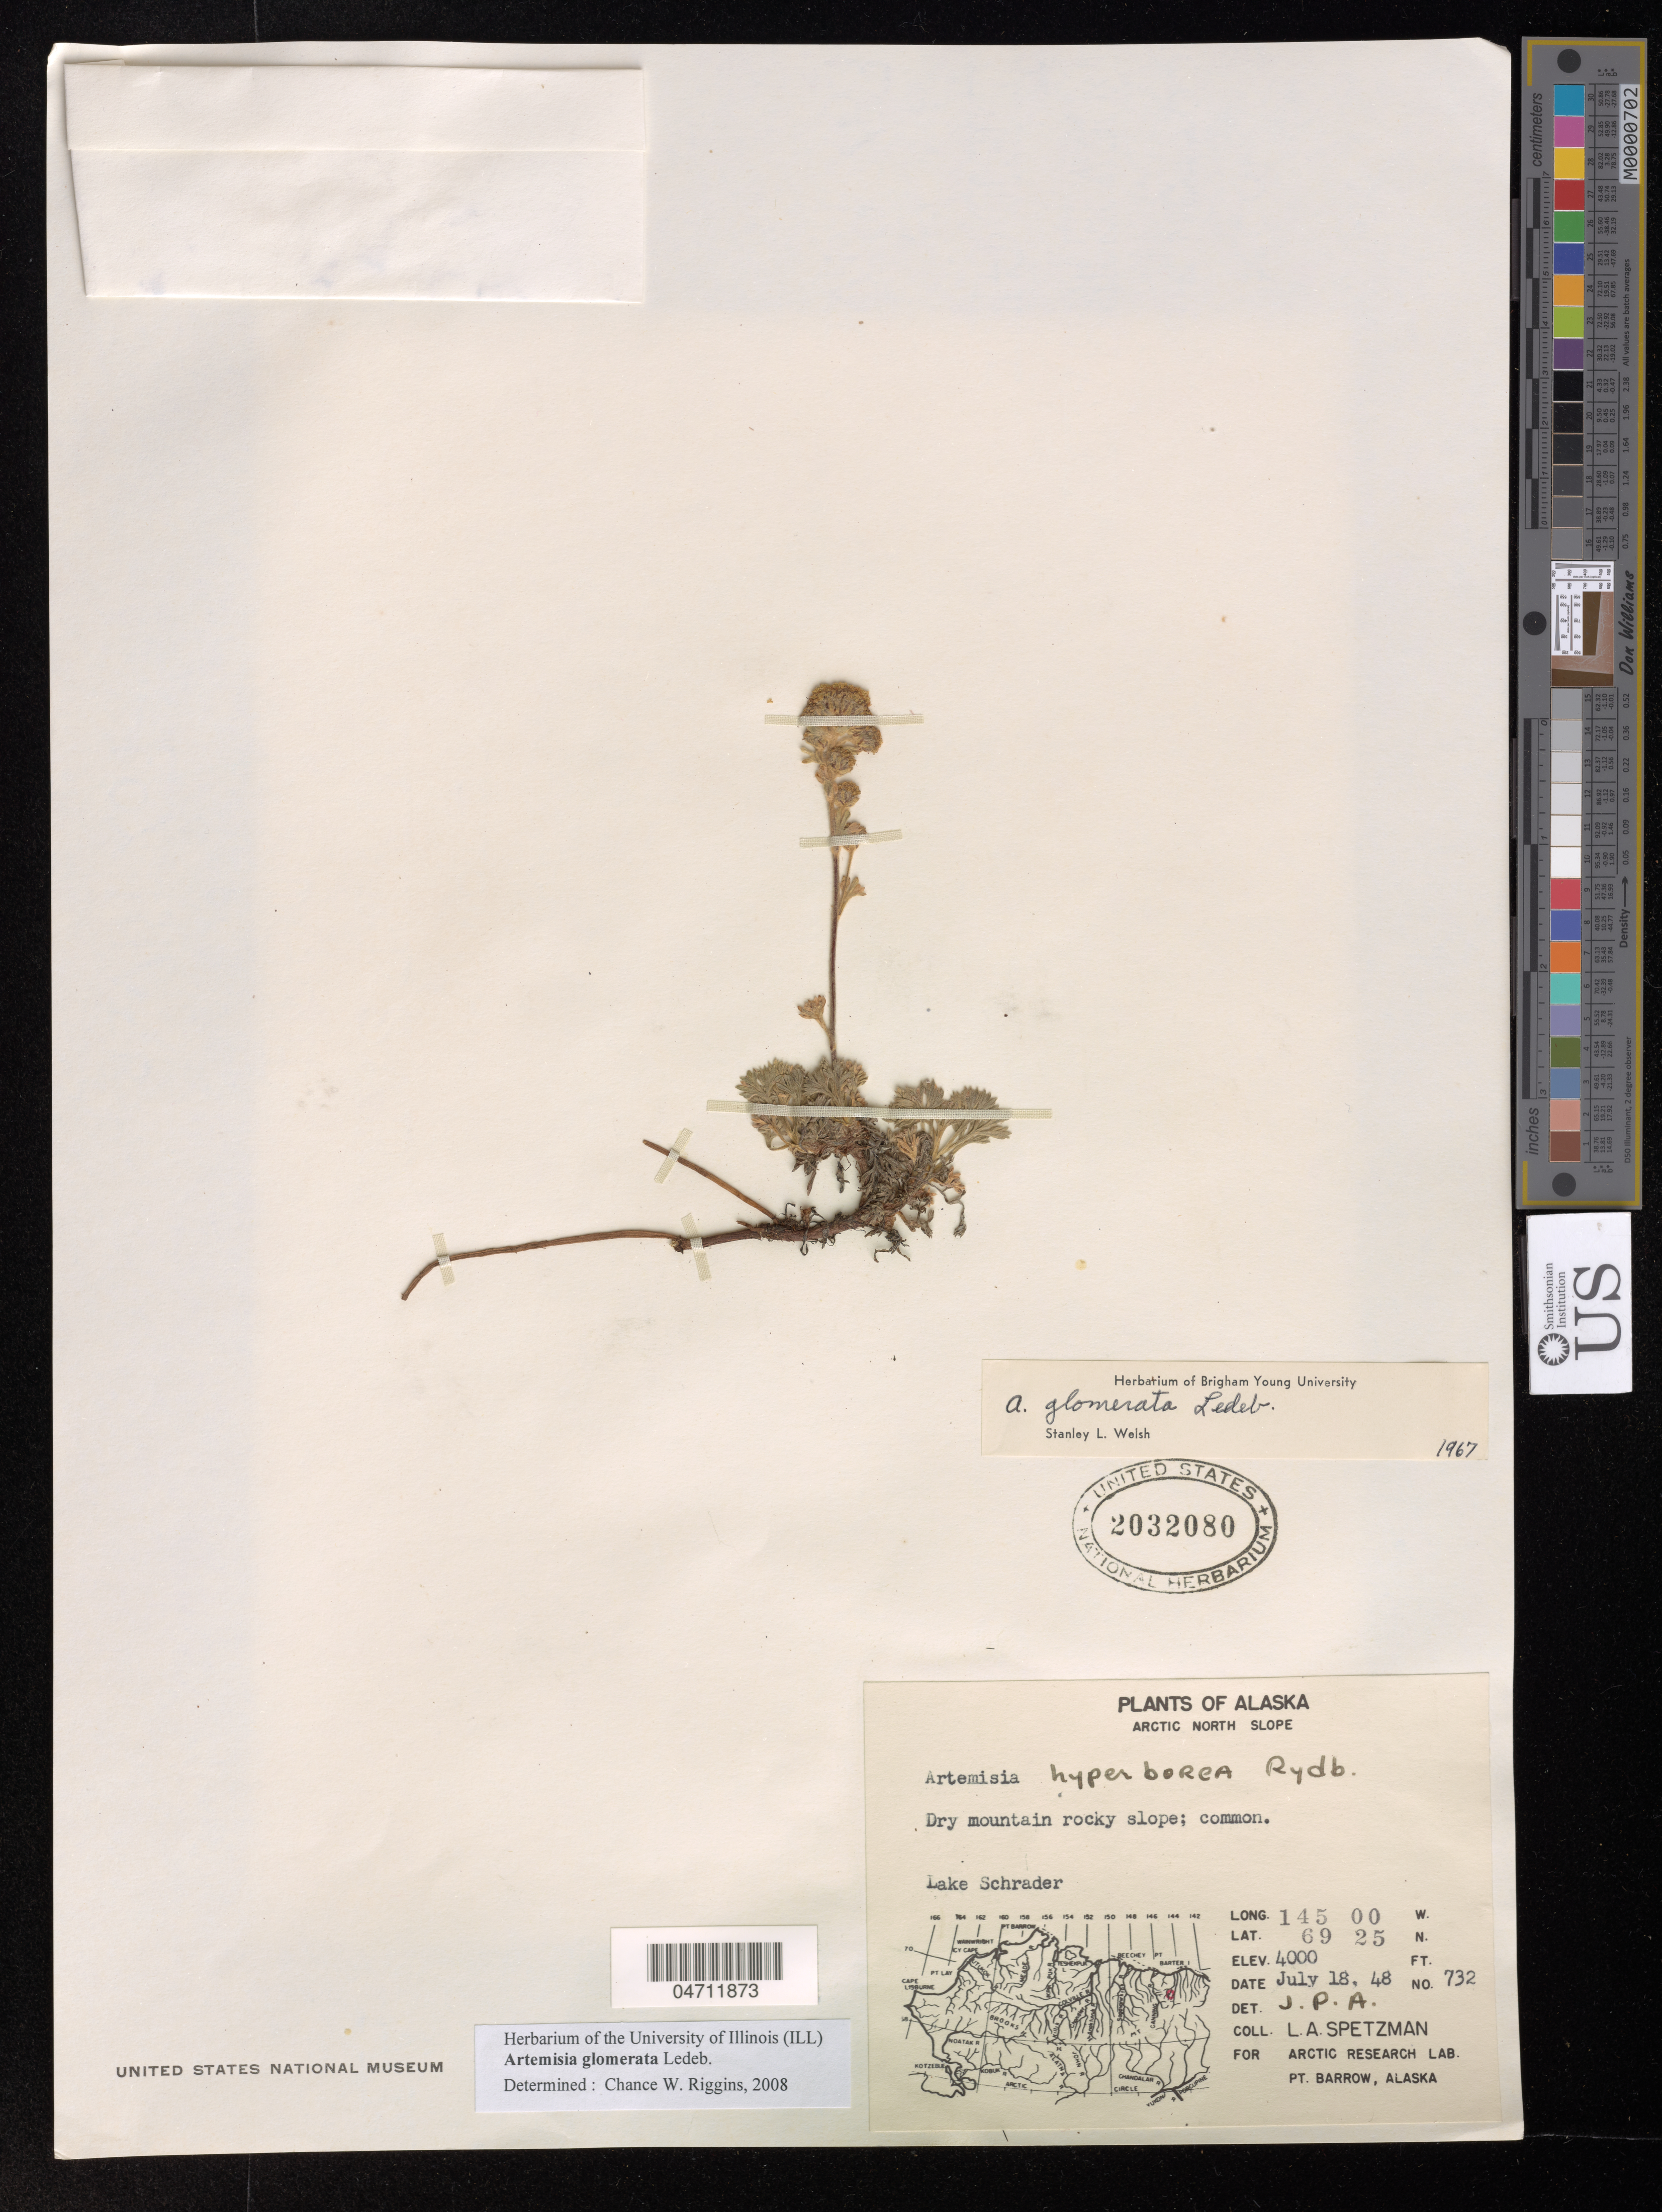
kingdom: Plantae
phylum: Tracheophyta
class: Magnoliopsida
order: Asterales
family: Asteraceae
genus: Artemisia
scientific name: Artemisia glomerata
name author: Ledeb.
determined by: Riggins, Chance W.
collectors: L. Spetzman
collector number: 732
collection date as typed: July 18, 1948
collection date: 1948-07-18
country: United States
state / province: Alaska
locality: Lake Schrader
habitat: Dry mountain rocky slope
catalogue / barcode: US 2032080